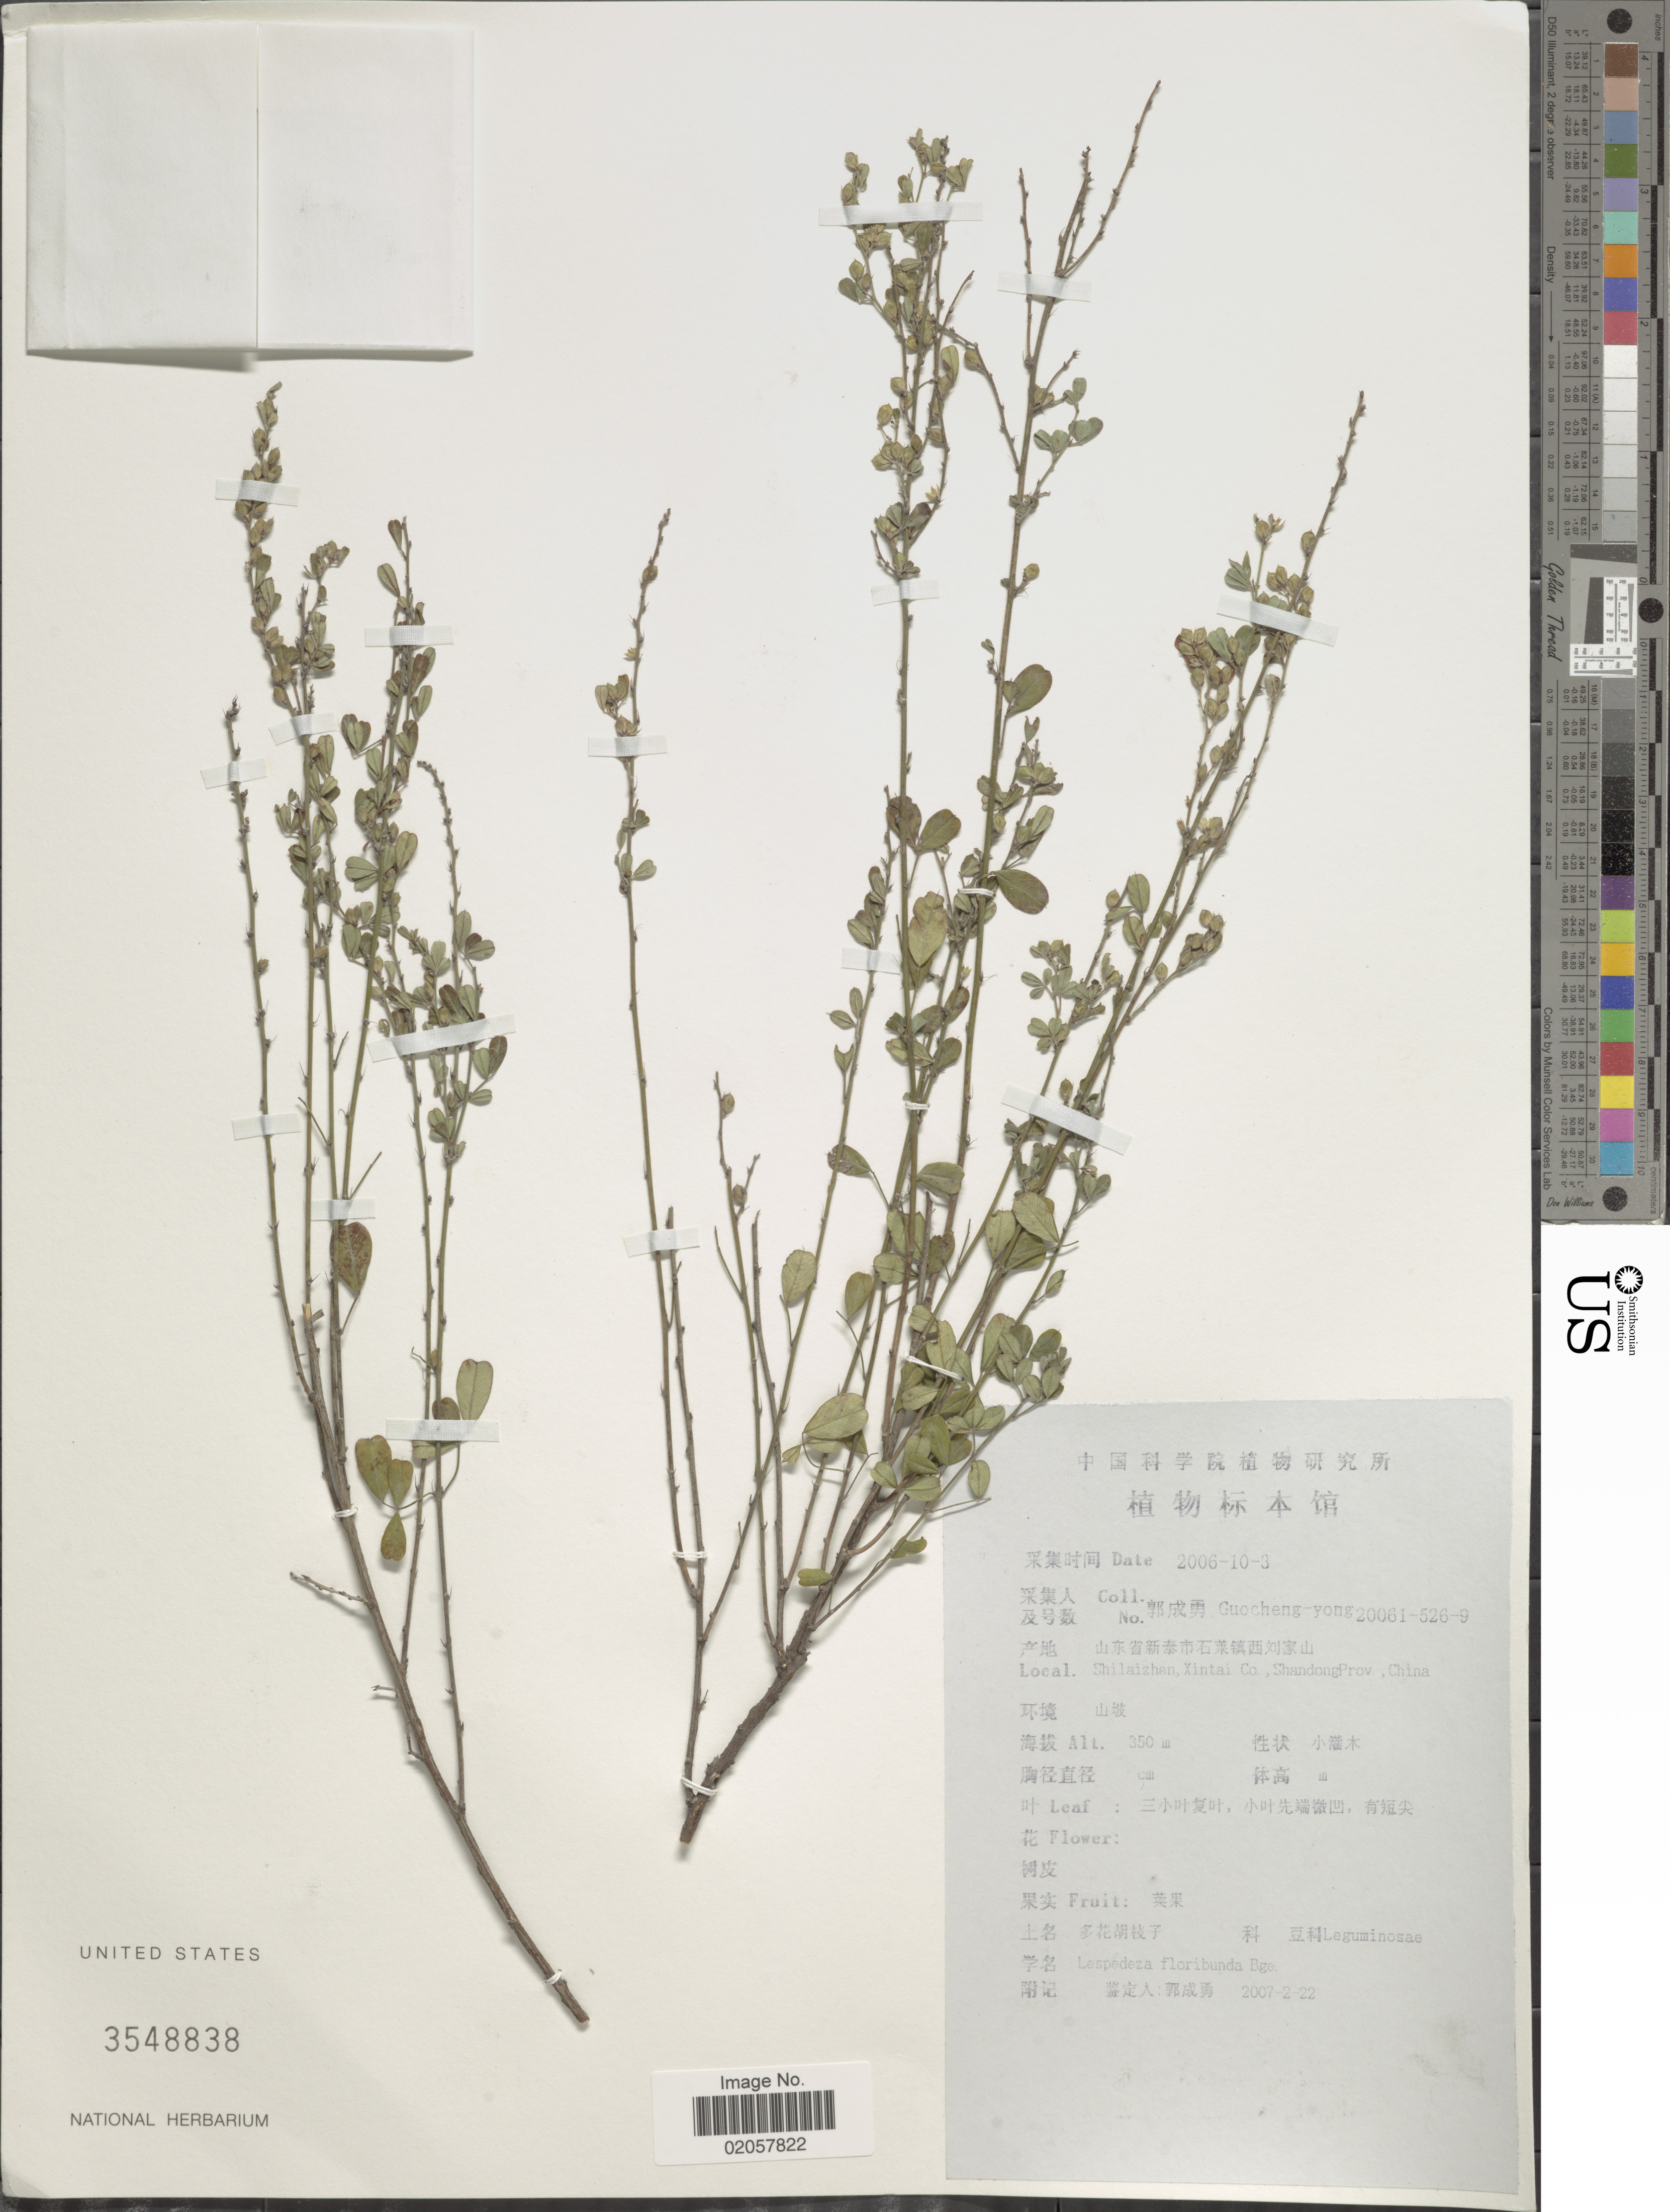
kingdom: Plantae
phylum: Tracheophyta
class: Magnoliopsida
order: Fabales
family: Fabaceae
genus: Lespedeza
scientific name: Lespedeza floribunda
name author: Bunge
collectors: Guo cheng-yong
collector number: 20061-526-9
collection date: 2006-10-03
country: China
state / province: Shandong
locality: Shilaizhan, Xintai Co.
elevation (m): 350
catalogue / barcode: US 3548838